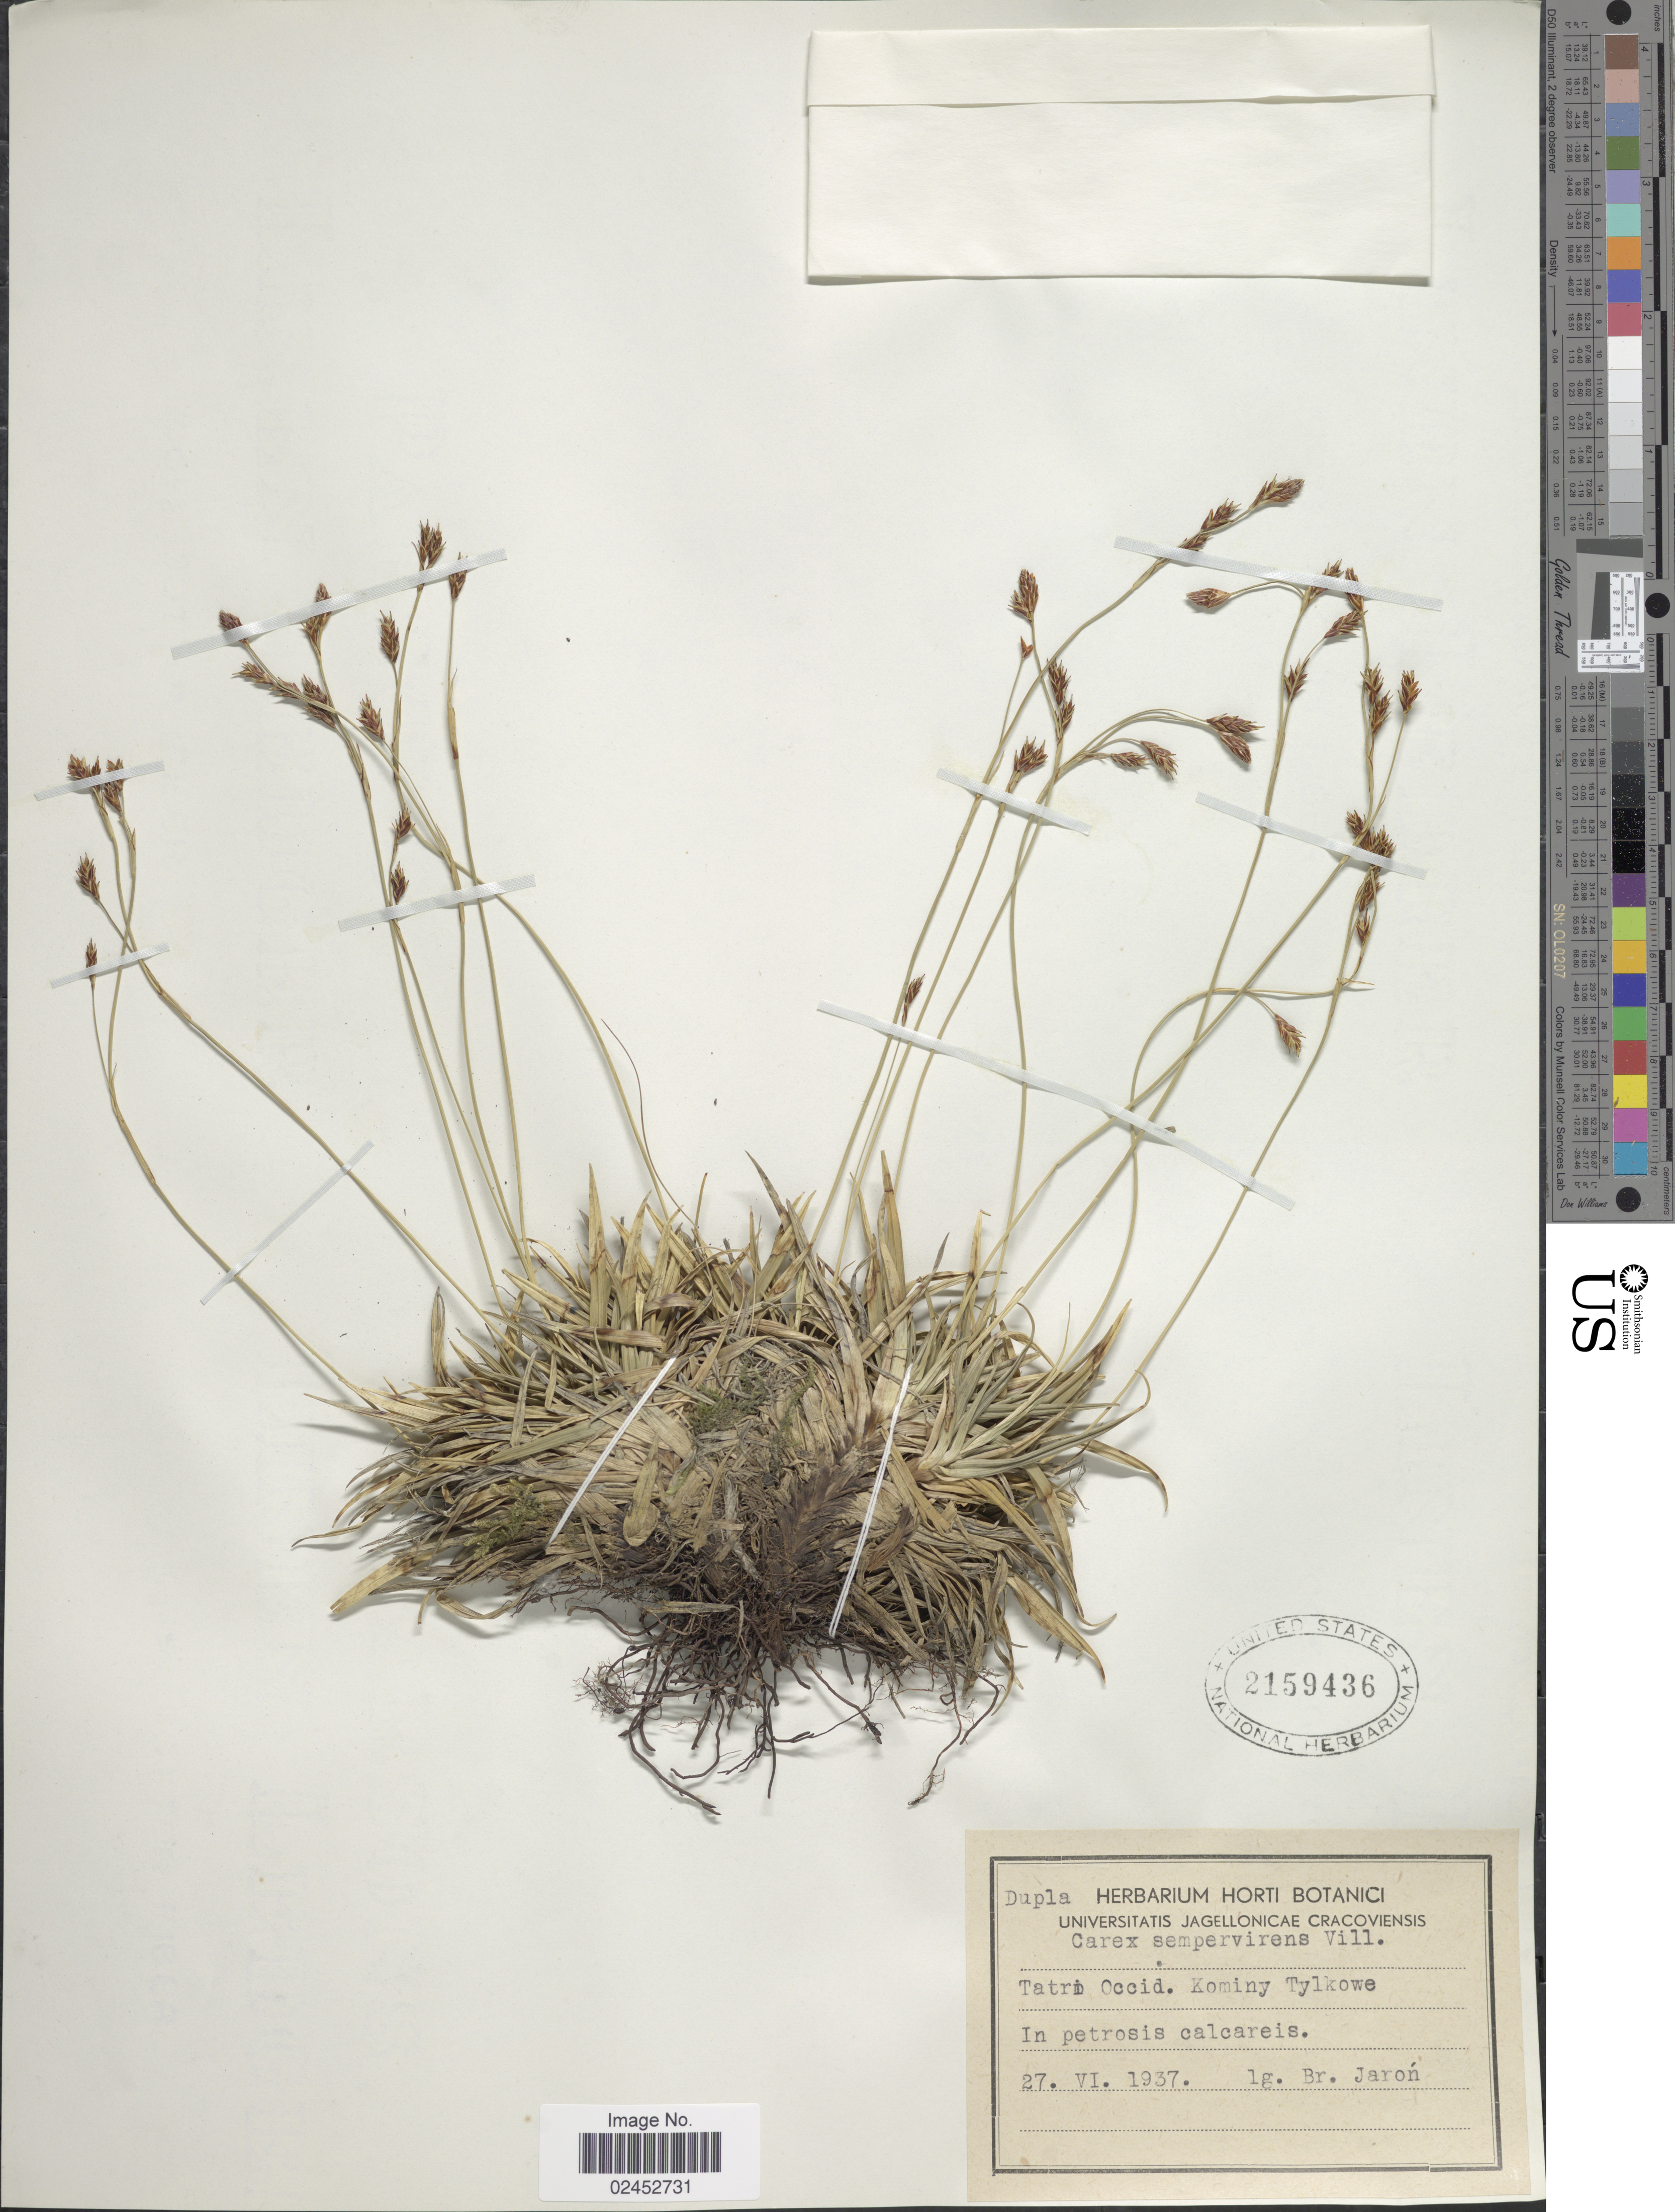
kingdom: Plantae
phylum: Tracheophyta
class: Liliopsida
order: Poales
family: Cyperaceae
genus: Carex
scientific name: Carex sempervirens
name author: Vill.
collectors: B. Jaron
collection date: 1937-06-27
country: Poland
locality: Tatri Occid. Kominy Tylkowe, in petrosis calcareis.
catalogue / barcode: US 2159436